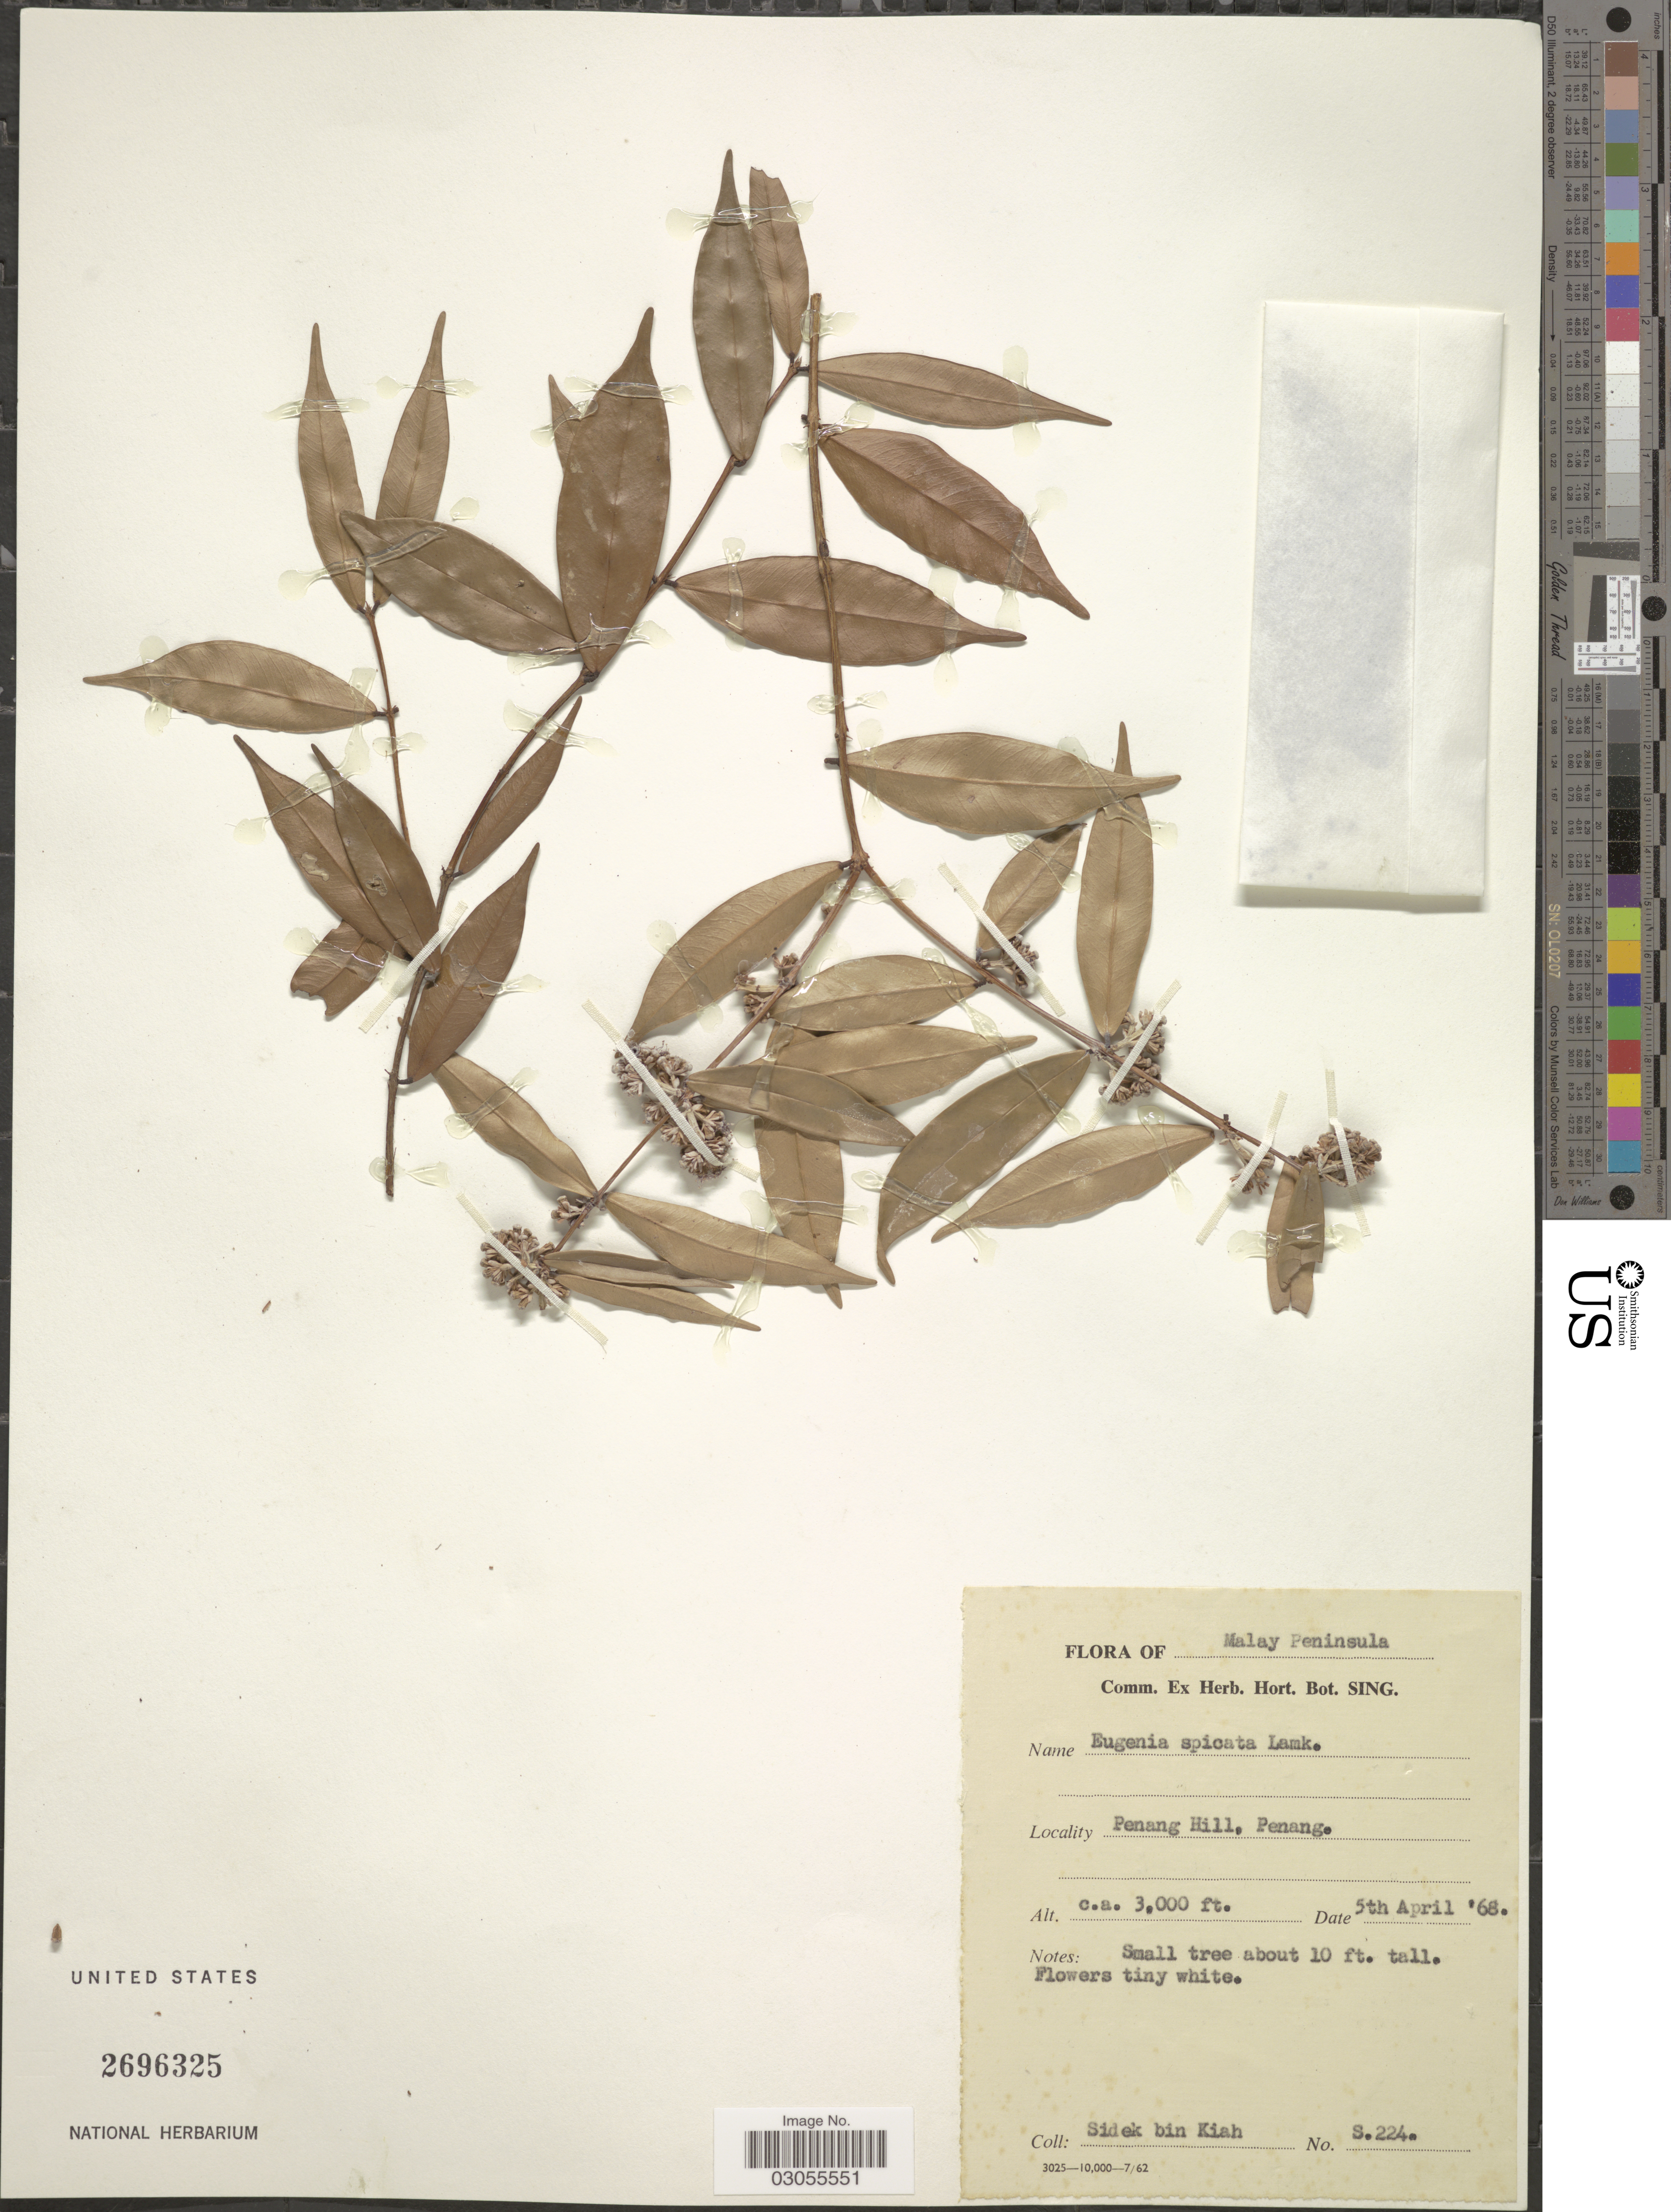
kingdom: Plantae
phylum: Tracheophyta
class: Magnoliopsida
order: Myrtales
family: Myrtaceae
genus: Syzygium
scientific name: Syzygium zeylanicum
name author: (L.) DC.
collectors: Sidek Bin Kiah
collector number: S224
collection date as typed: Transcribed d/m/y: 5/4/68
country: Malaysia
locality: Malay Peninsula. Penang Hill, Penang.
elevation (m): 914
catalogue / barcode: US 2696325